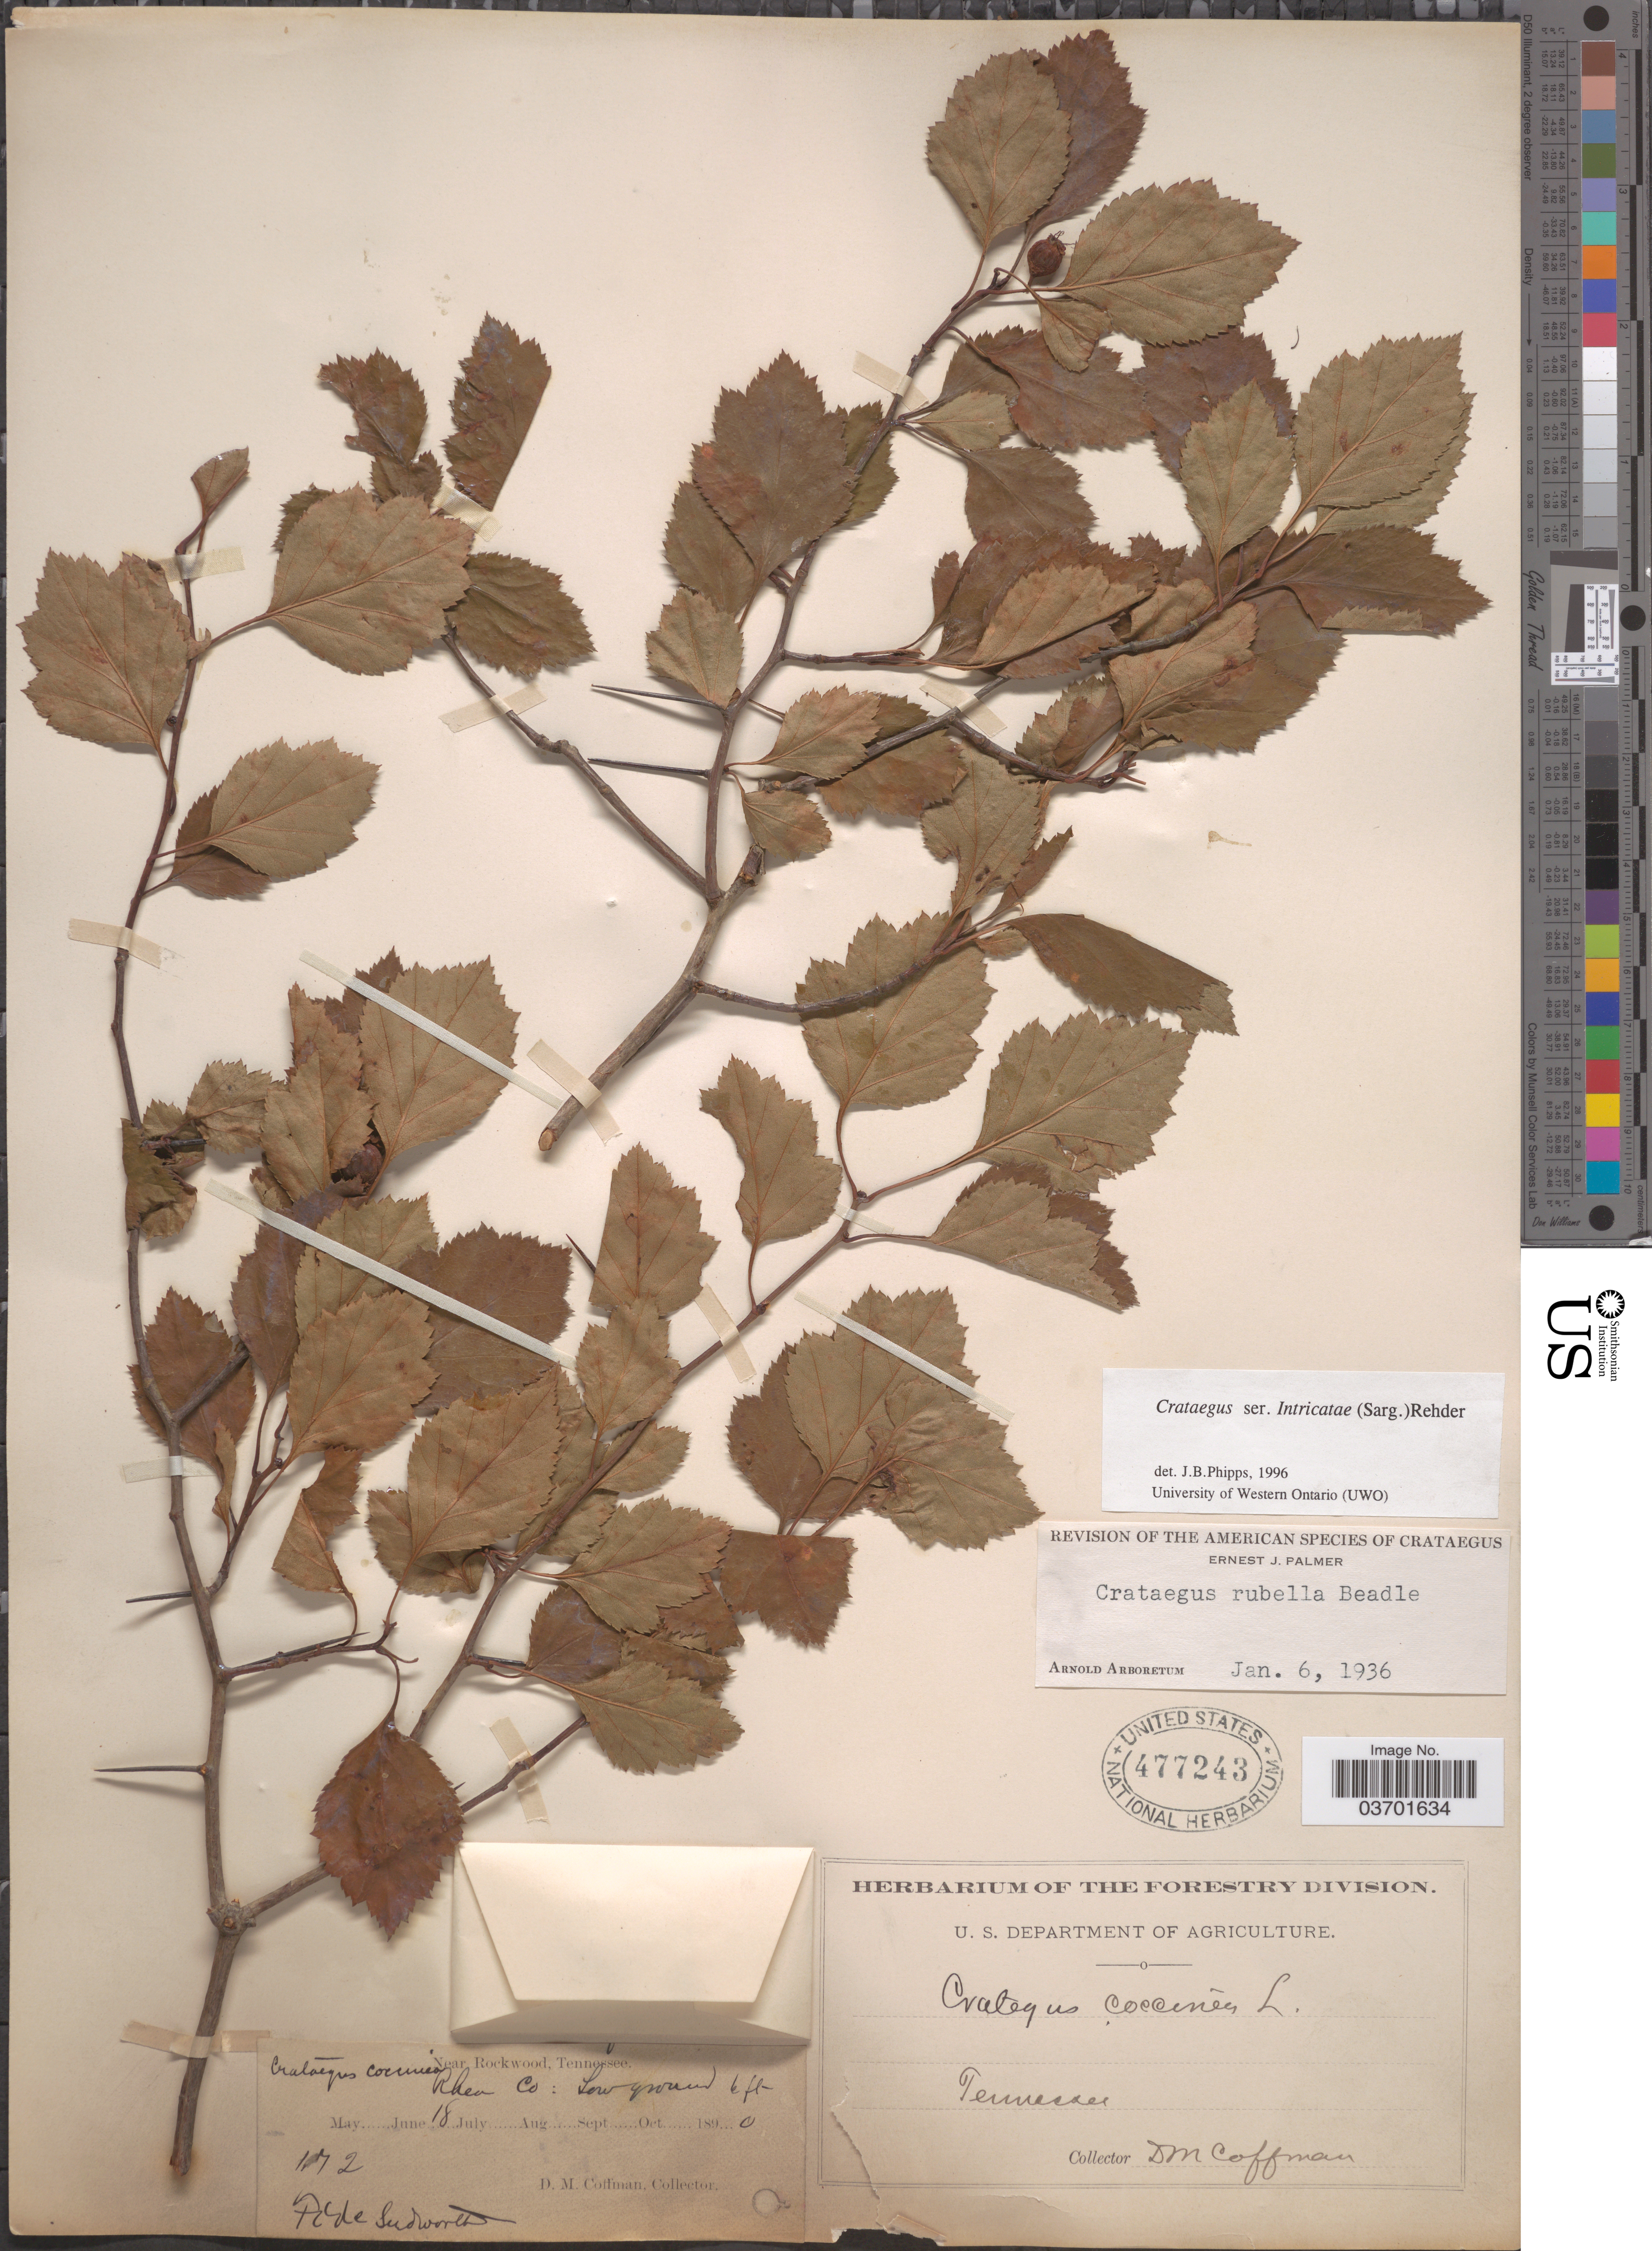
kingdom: Plantae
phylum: Tracheophyta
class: Magnoliopsida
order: Rosales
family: Rosaceae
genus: Crataegus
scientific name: Crataegus rubella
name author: Beadle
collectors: D. M. Coffman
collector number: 172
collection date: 1890-06-18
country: United States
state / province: Tennessee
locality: Near Rockwood. Rhea Co.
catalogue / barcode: US 477243